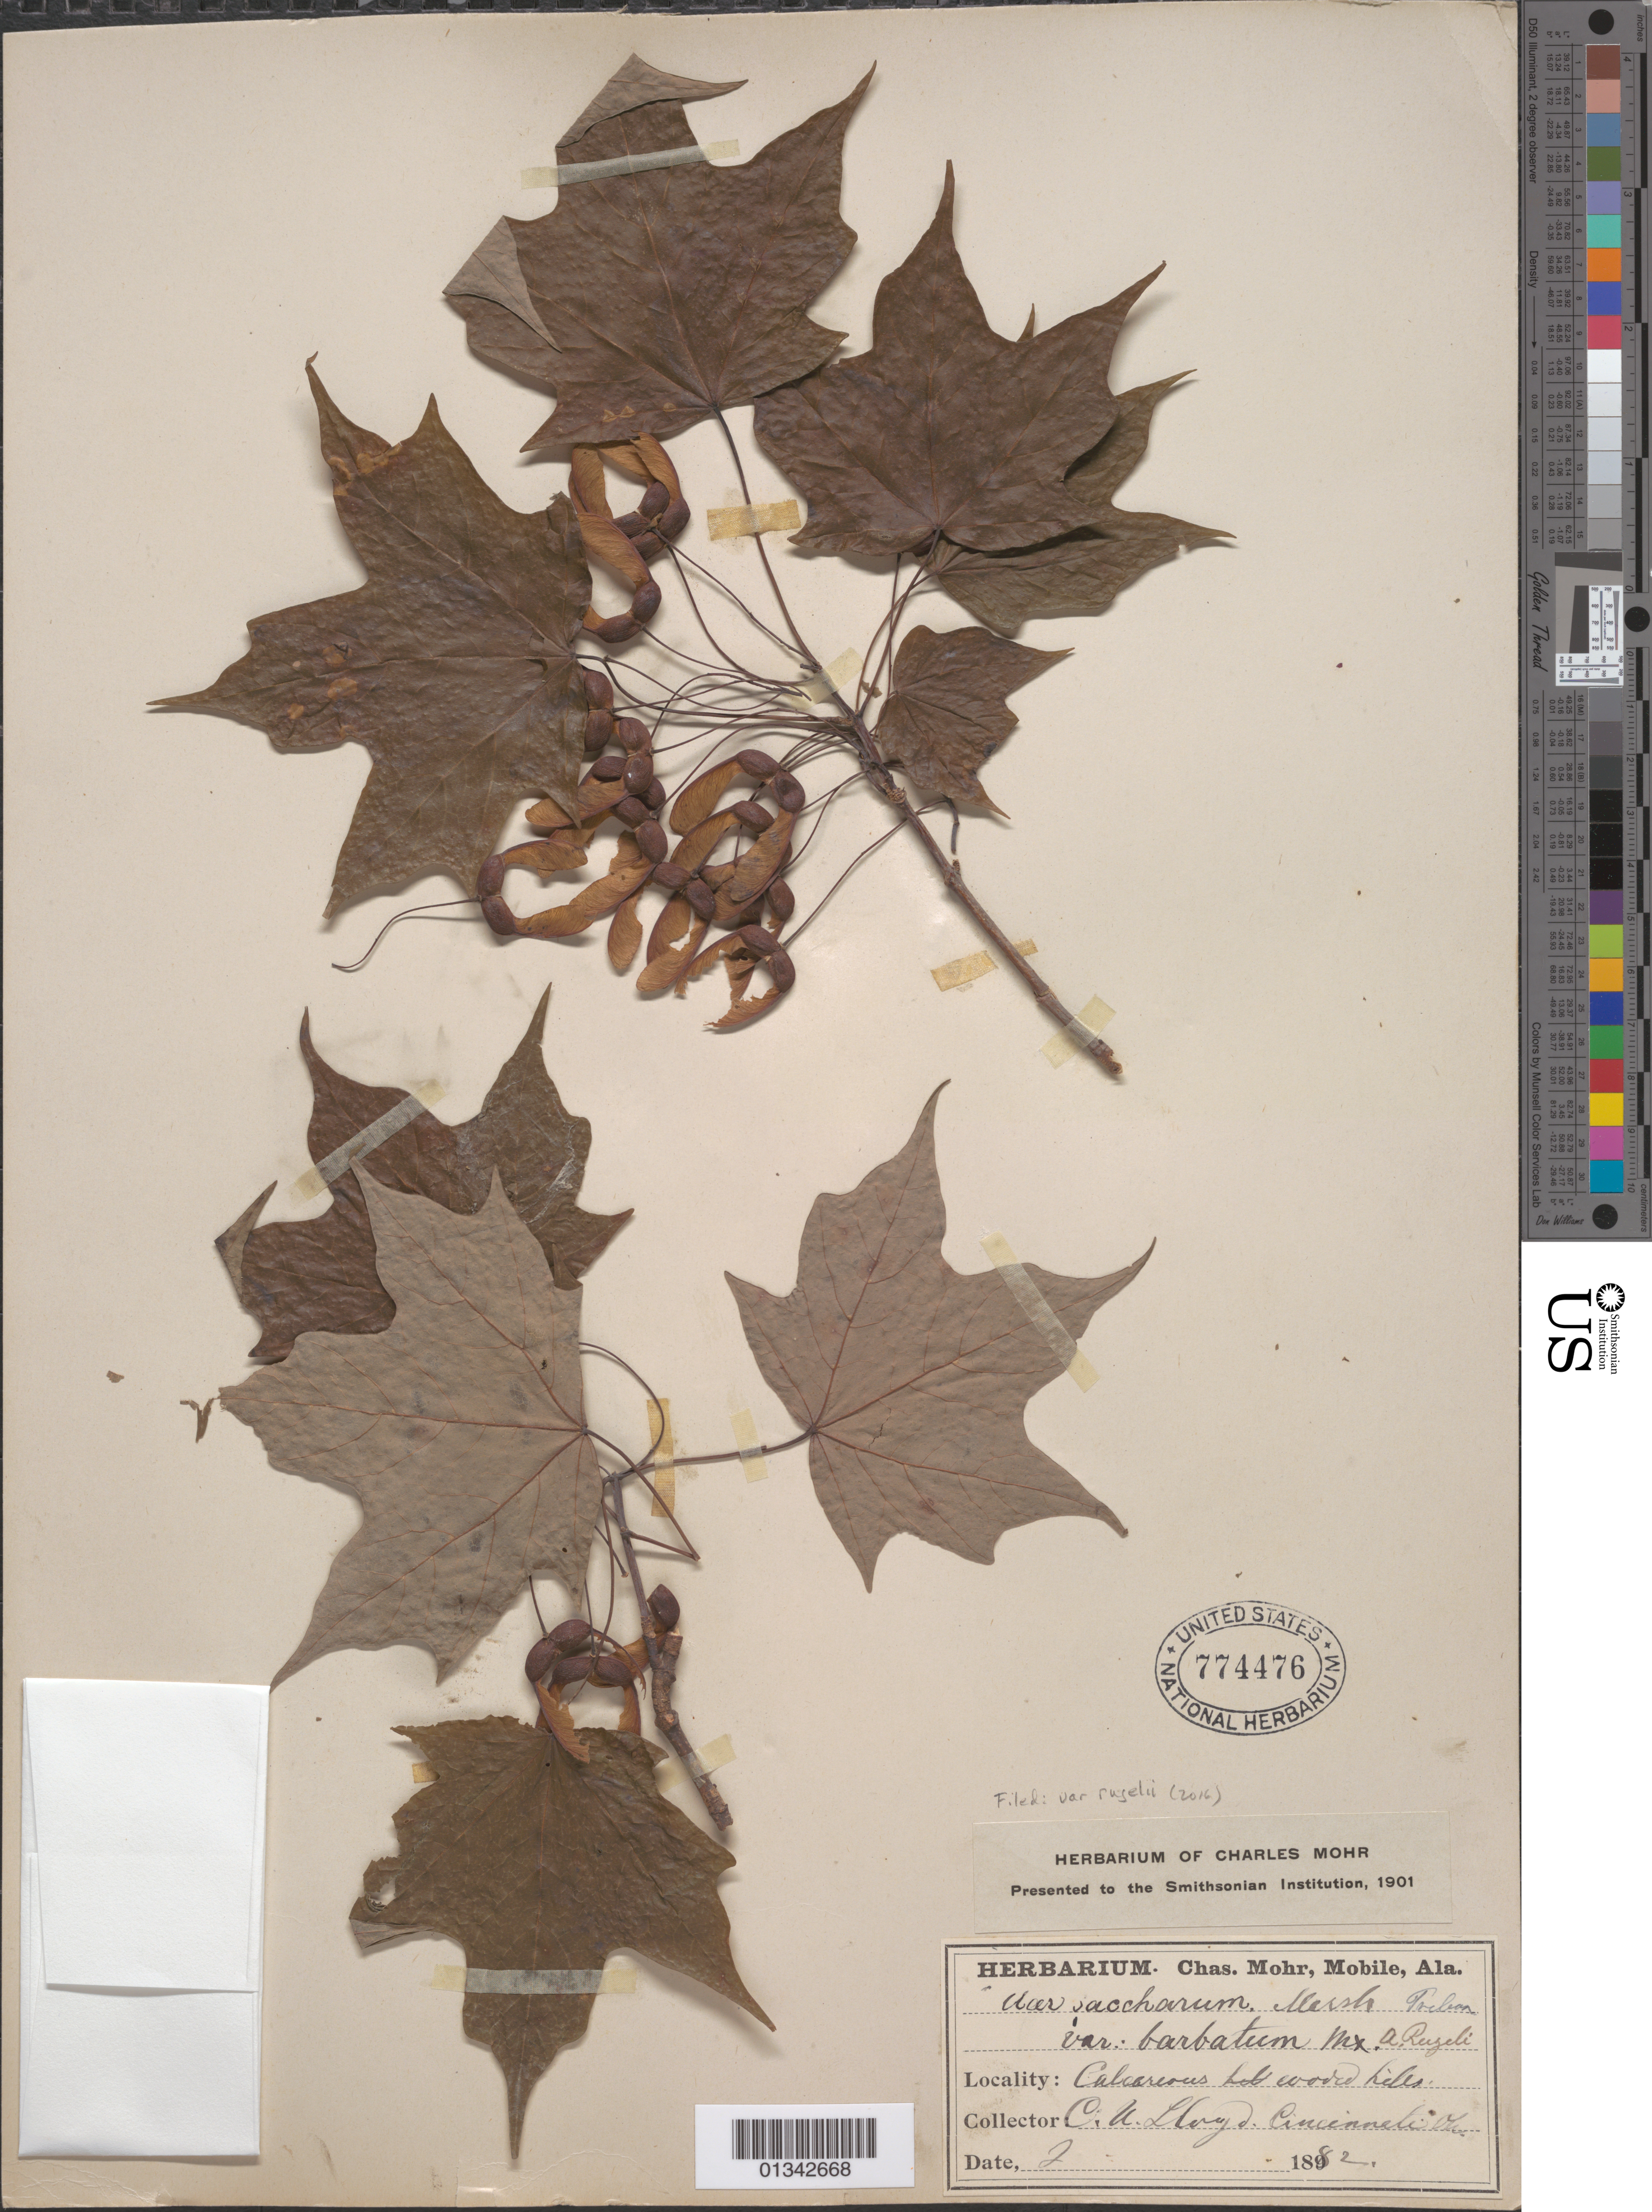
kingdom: Plantae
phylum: Tracheophyta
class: Magnoliopsida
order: Sapindales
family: Sapindaceae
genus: Acer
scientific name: Acer saccharum var. rugelii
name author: (Pax) Rehder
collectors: C. Lloyd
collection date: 1882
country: United States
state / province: Ohio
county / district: Hamilton County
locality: Cincinnati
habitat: Calcareous woods, hills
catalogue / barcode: US 774476